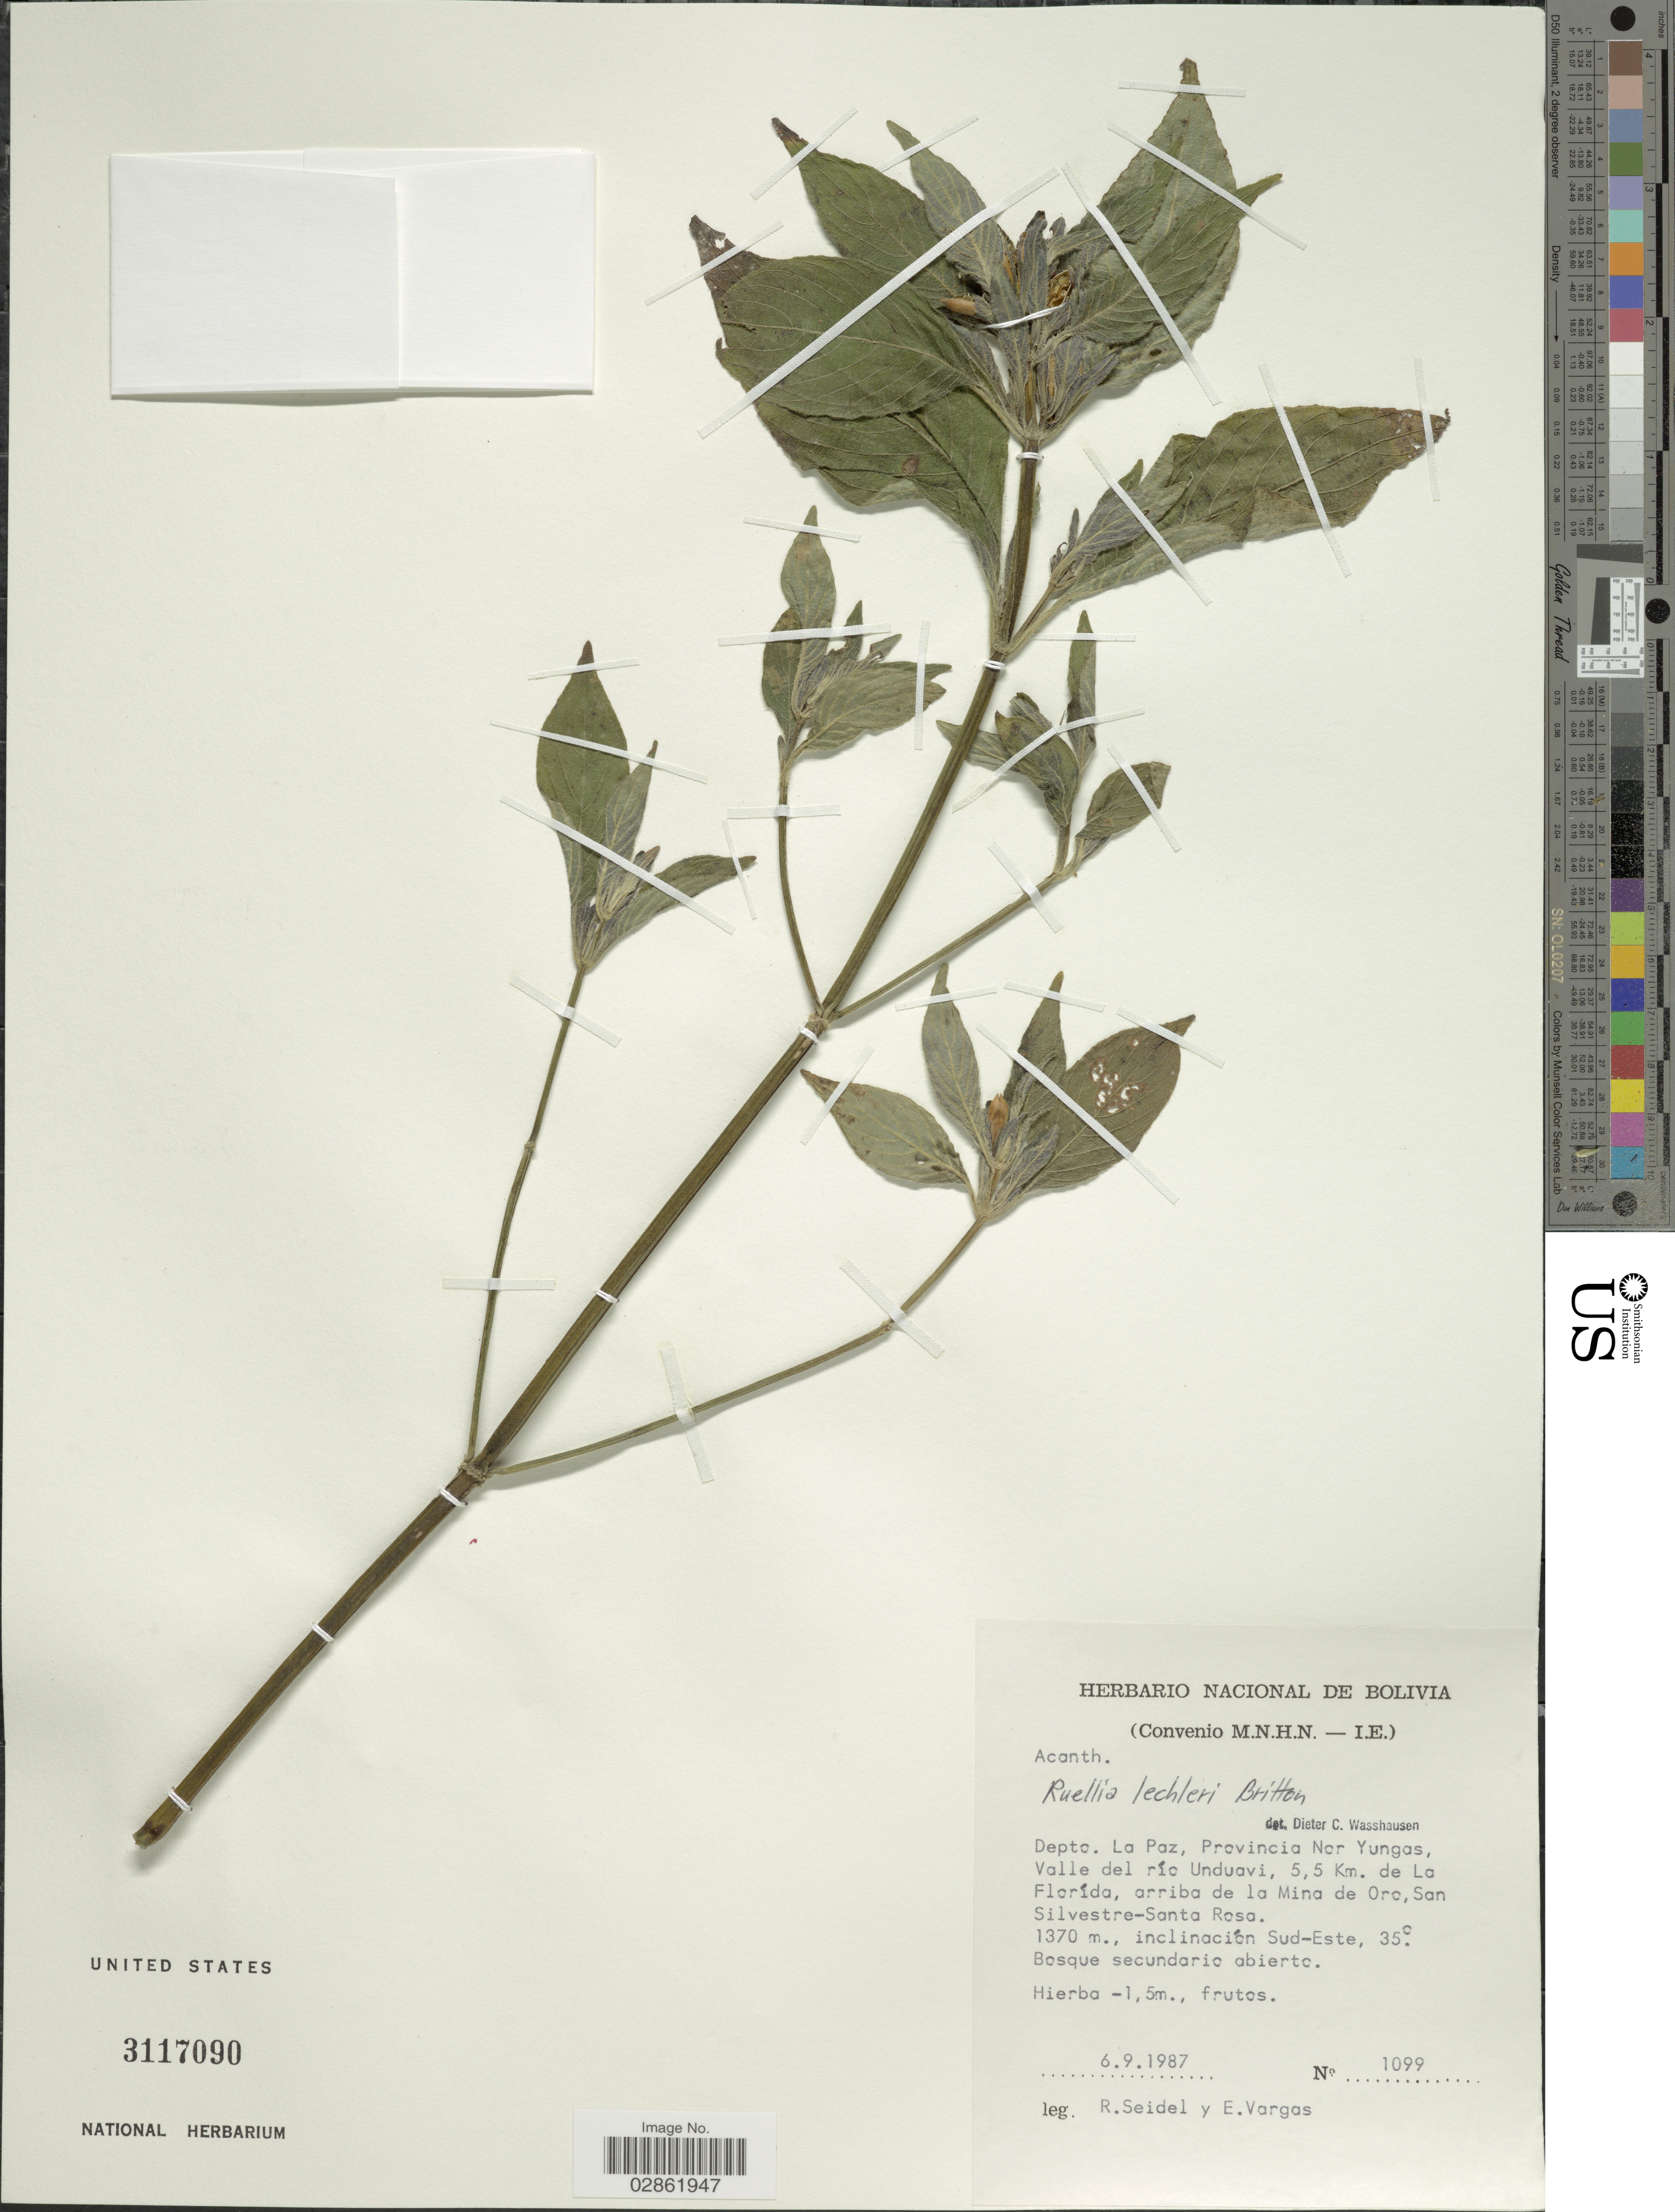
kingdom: Plantae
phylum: Tracheophyta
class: Magnoliopsida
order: Lamiales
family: Acanthaceae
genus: Ruellia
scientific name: Ruellia puri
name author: Mart. ex Nees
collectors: R. Seidel & E. Vargas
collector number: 1099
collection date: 1987-09-06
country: Bolivia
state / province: La Paz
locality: Depto. La Paz, Provincia Nor Yungas, Valle del río Unduavi, 5,5 Km. de La Florida, arriba de la Mina de Oro, San Silvestre-Santa Rosa, inclinación Sud-Este.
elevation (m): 1370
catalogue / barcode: US 3117090